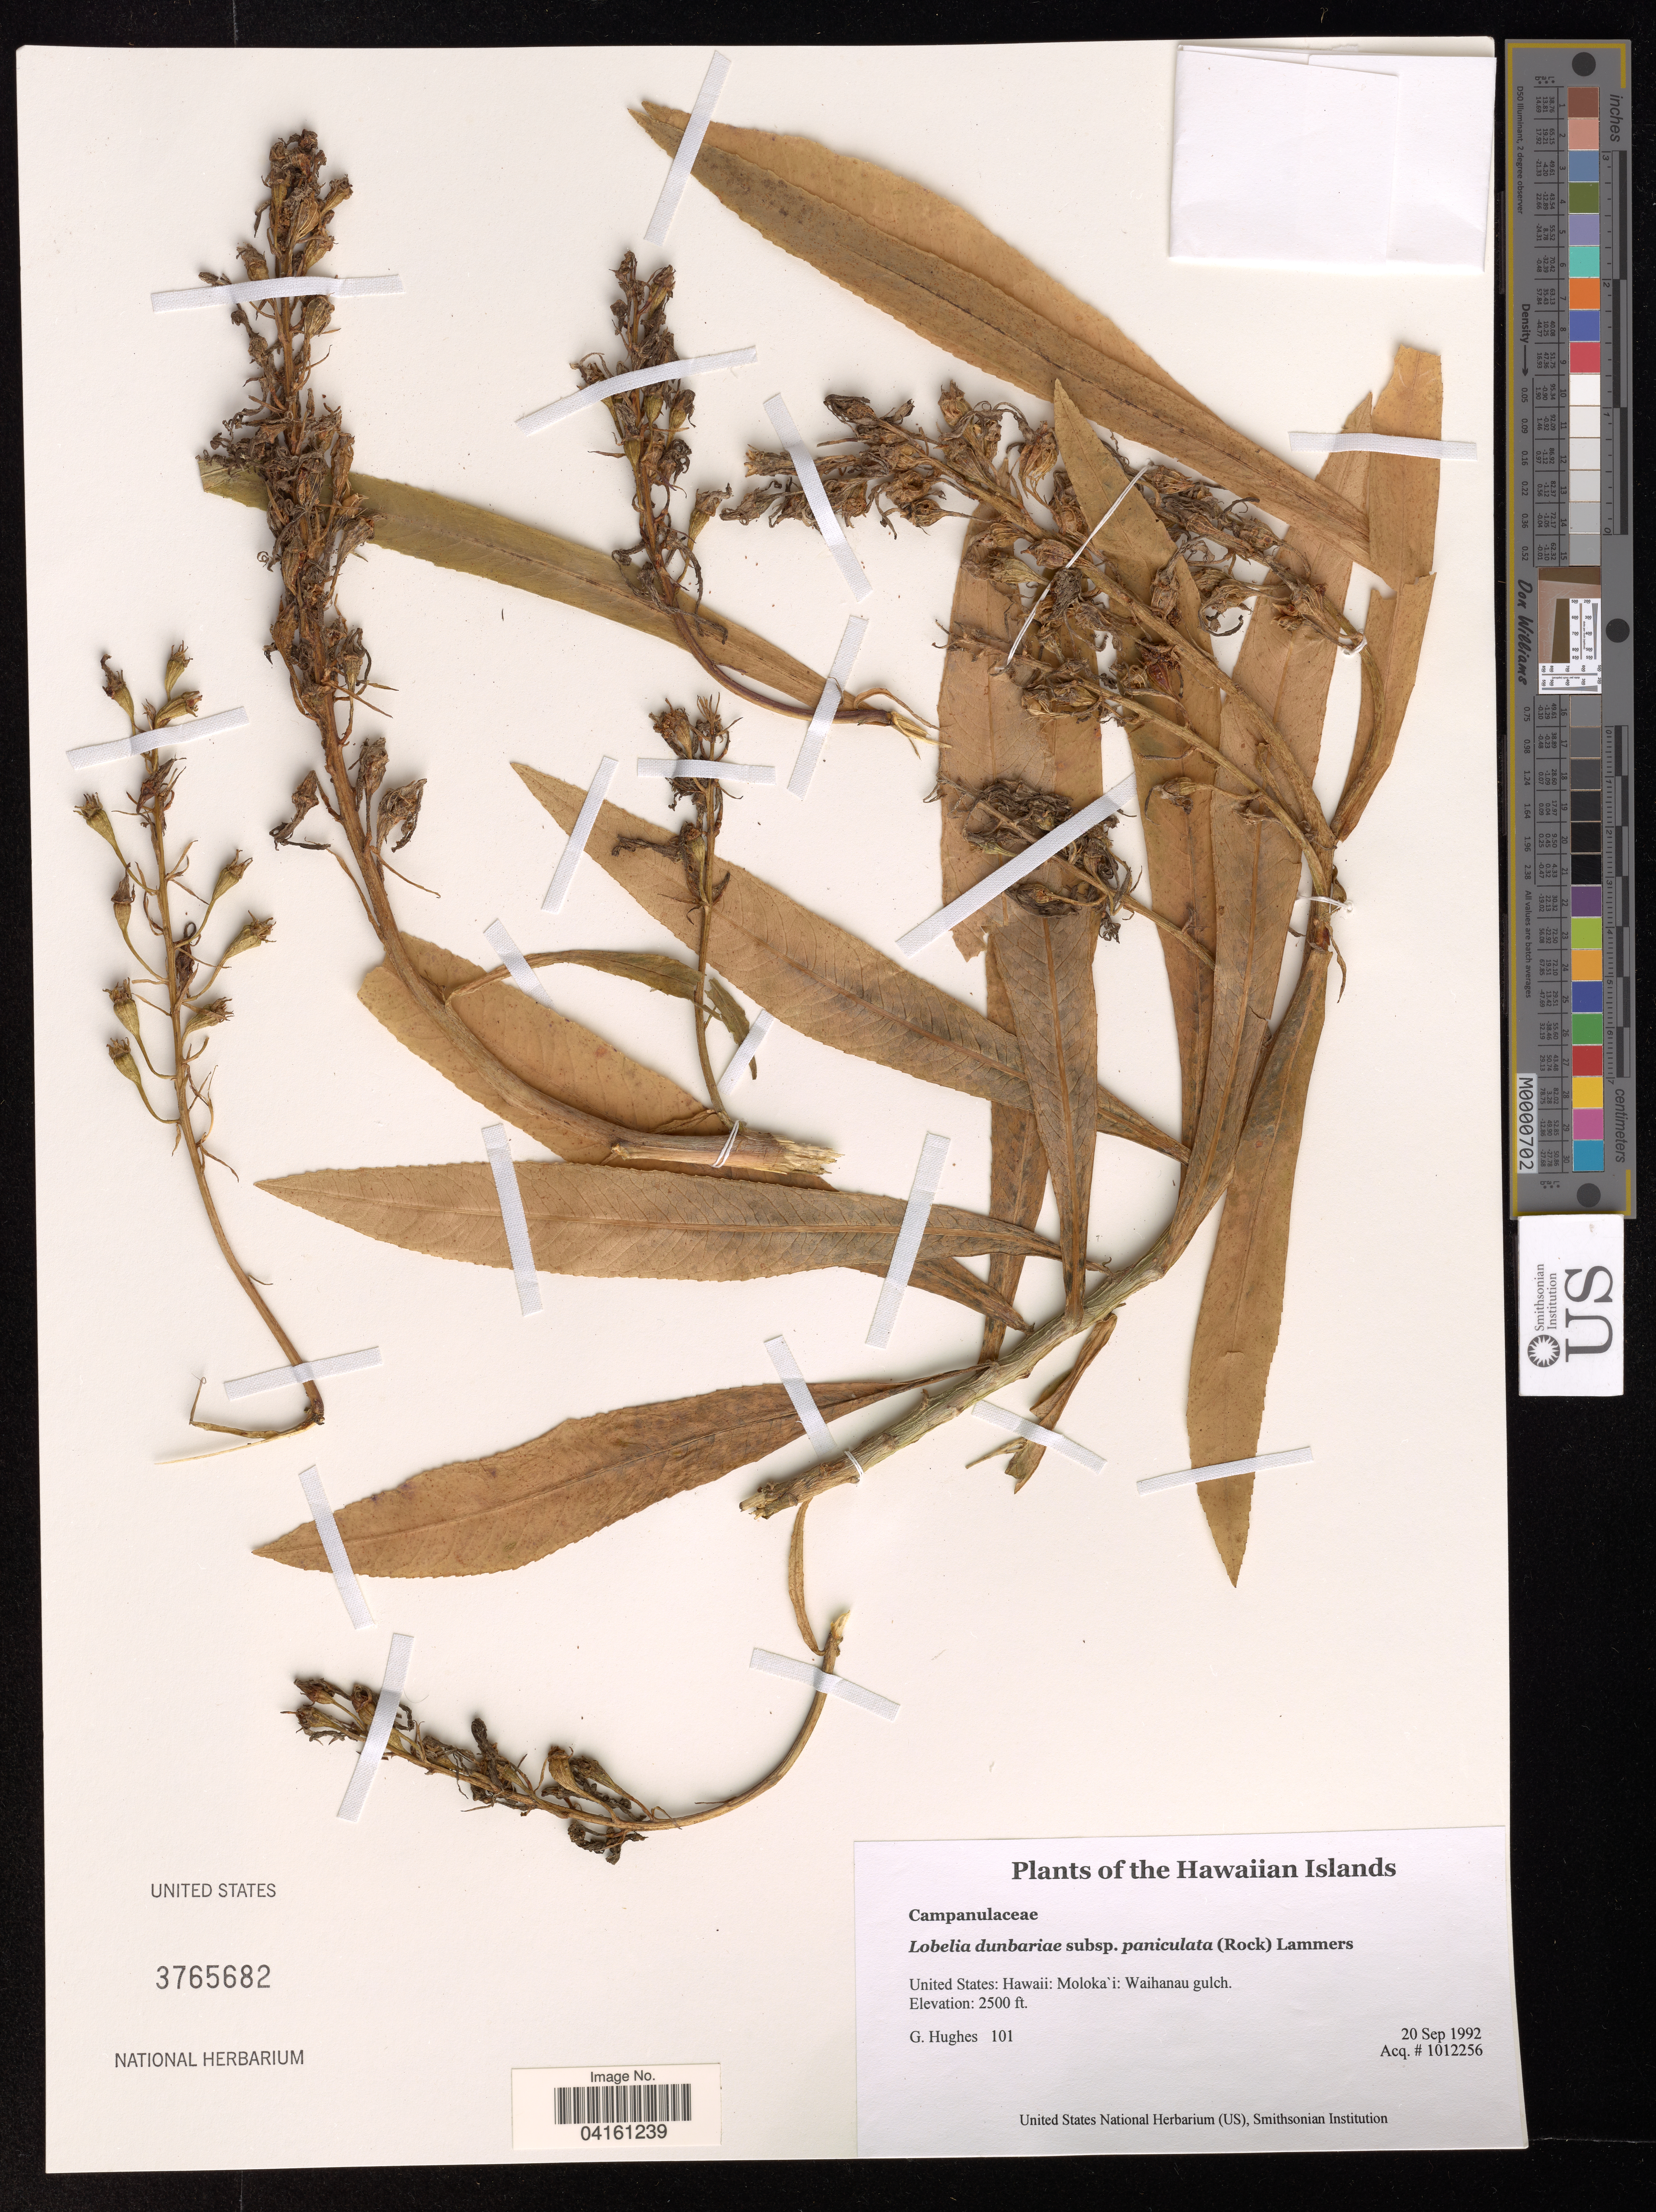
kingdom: Plantae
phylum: Tracheophyta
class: Magnoliopsida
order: Asterales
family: Campanulaceae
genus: Lobelia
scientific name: Lobelia dunbariae subsp. paniculata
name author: (Rock) Lammers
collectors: G. Hughes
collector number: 101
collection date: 1992-09-20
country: United States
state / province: Hawaii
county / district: Maui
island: Moloka'i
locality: The Hawaiian Islands. Moloka'i: Waihanau gulch.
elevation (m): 762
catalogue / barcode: US 3765682